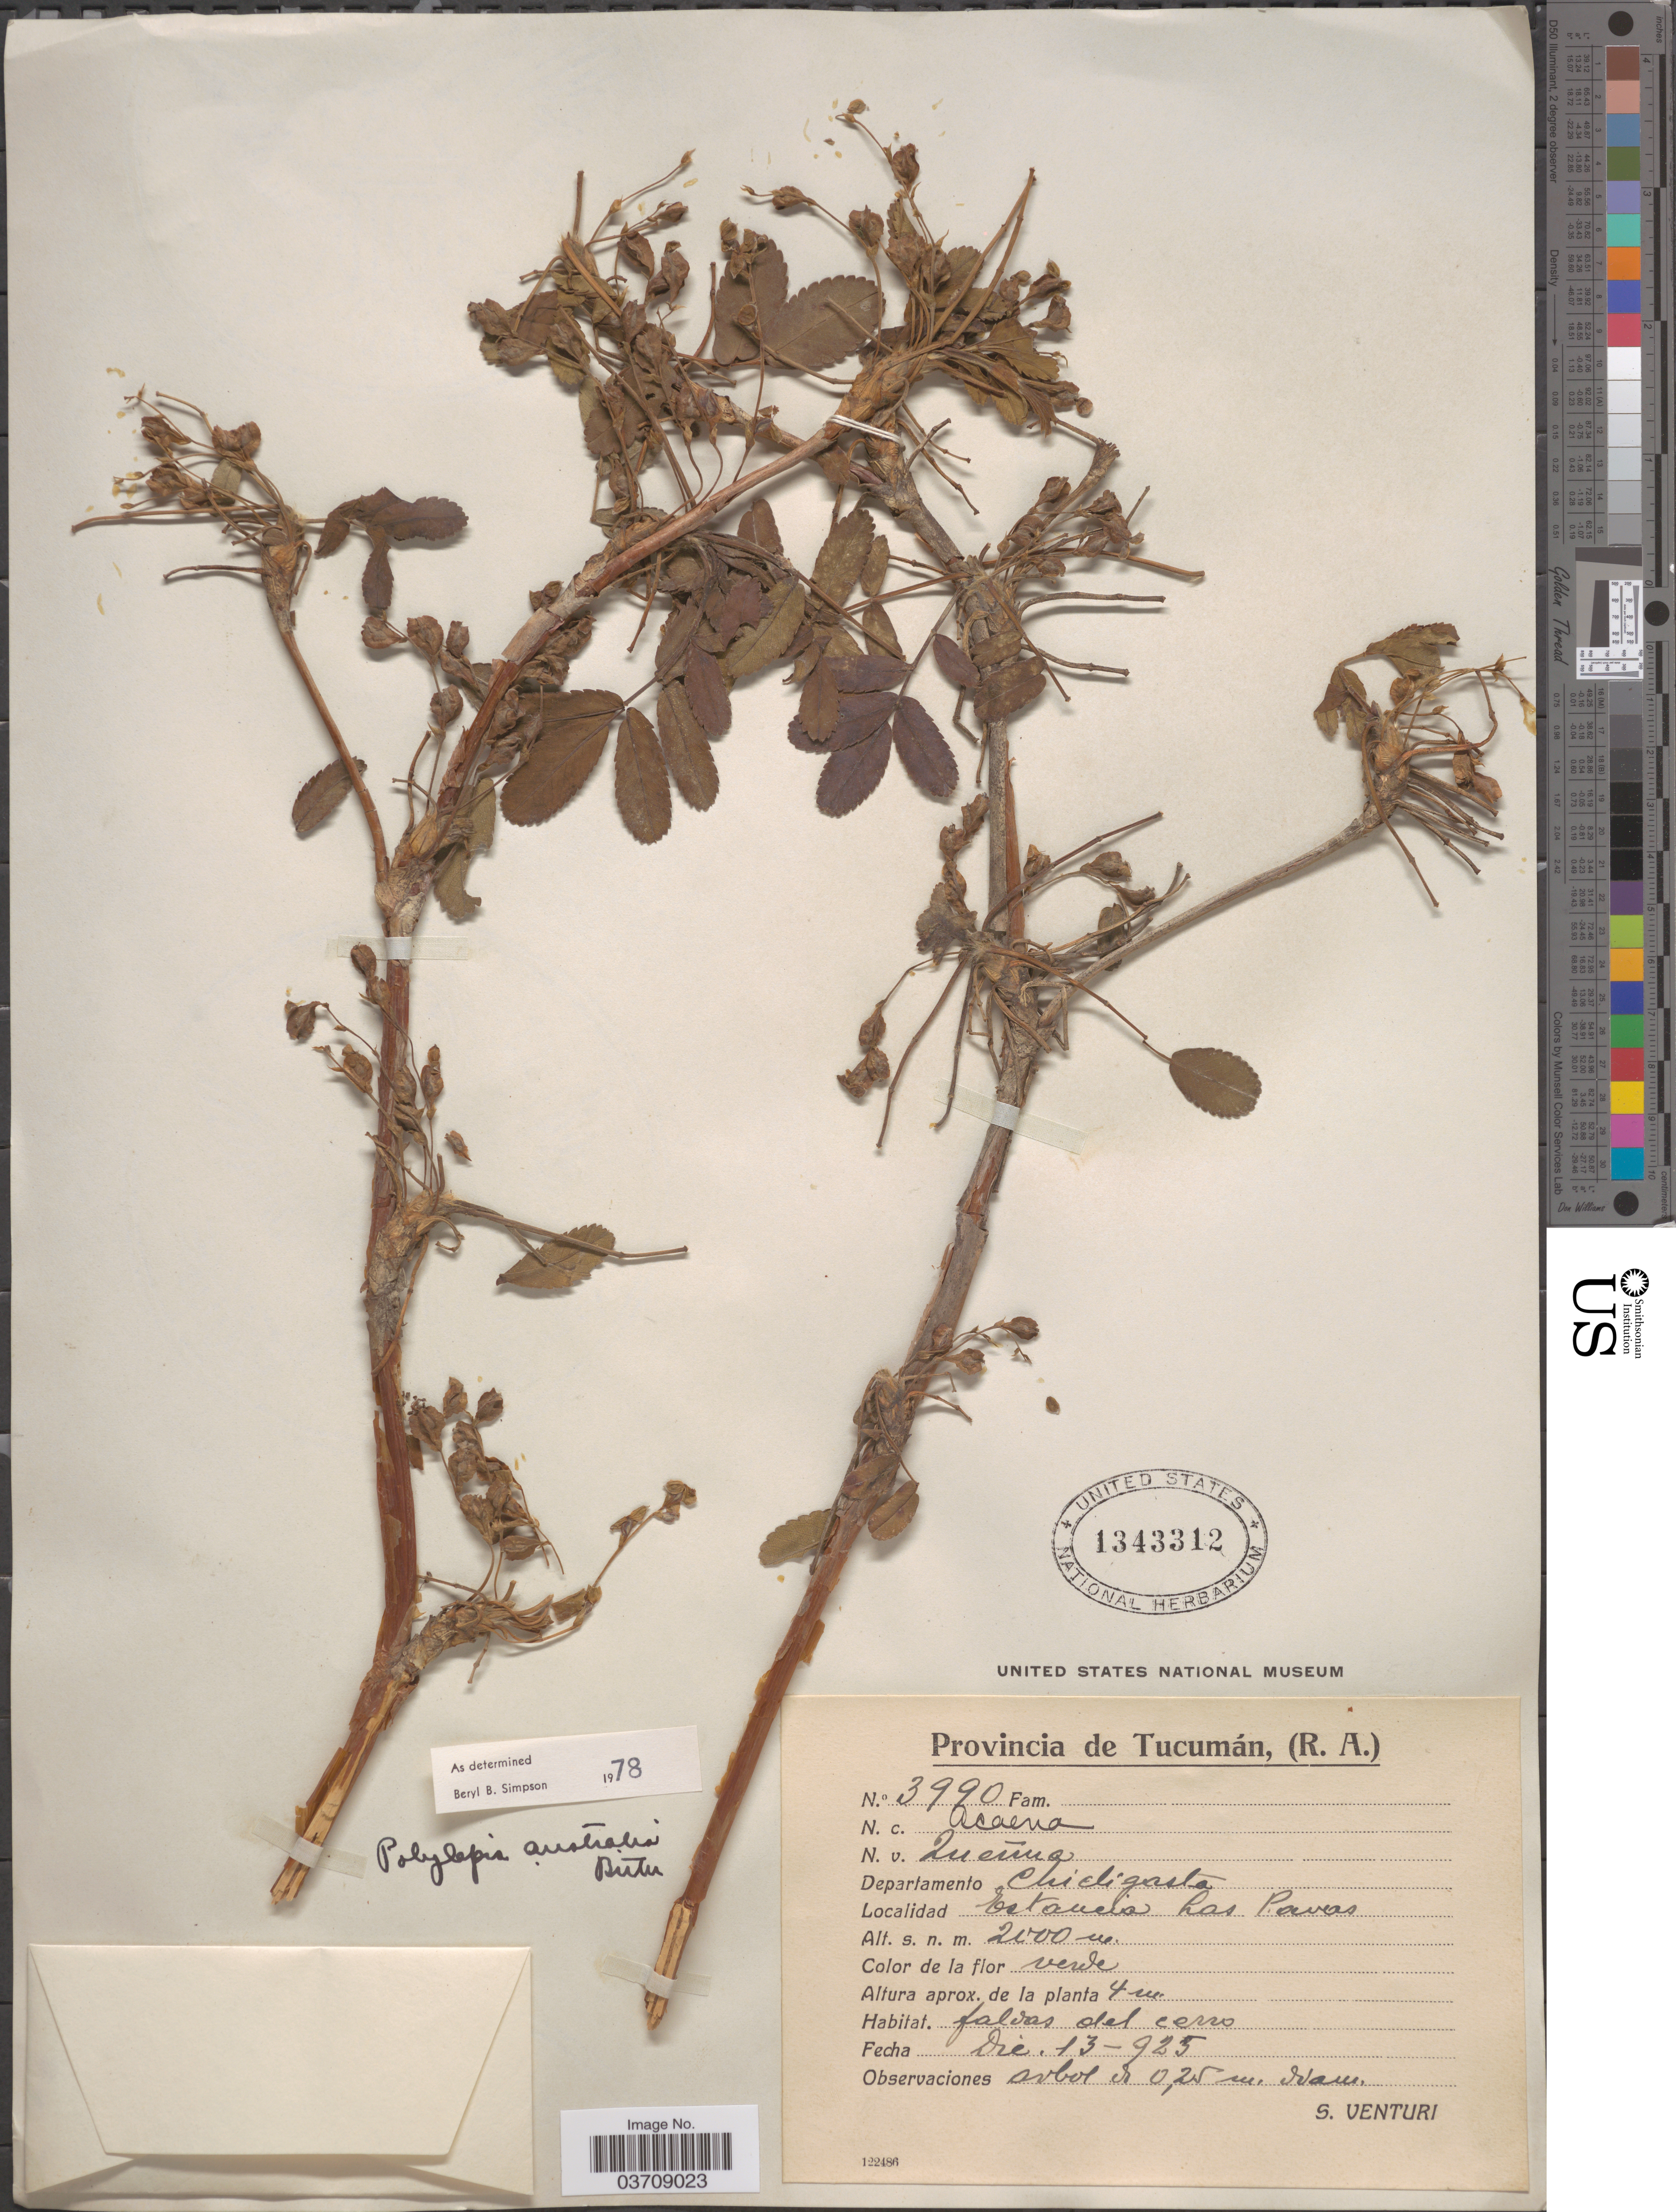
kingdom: Plantae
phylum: Tracheophyta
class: Magnoliopsida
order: Rosales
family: Rosaceae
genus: Polylepis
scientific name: Polylepis australis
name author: Bitter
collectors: S. Venturi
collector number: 3990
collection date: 1925-12-13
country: Argentina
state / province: Tucuman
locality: Departamento Chicligasta. Estancia Las Pavas.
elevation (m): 2000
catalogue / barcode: US 1343312